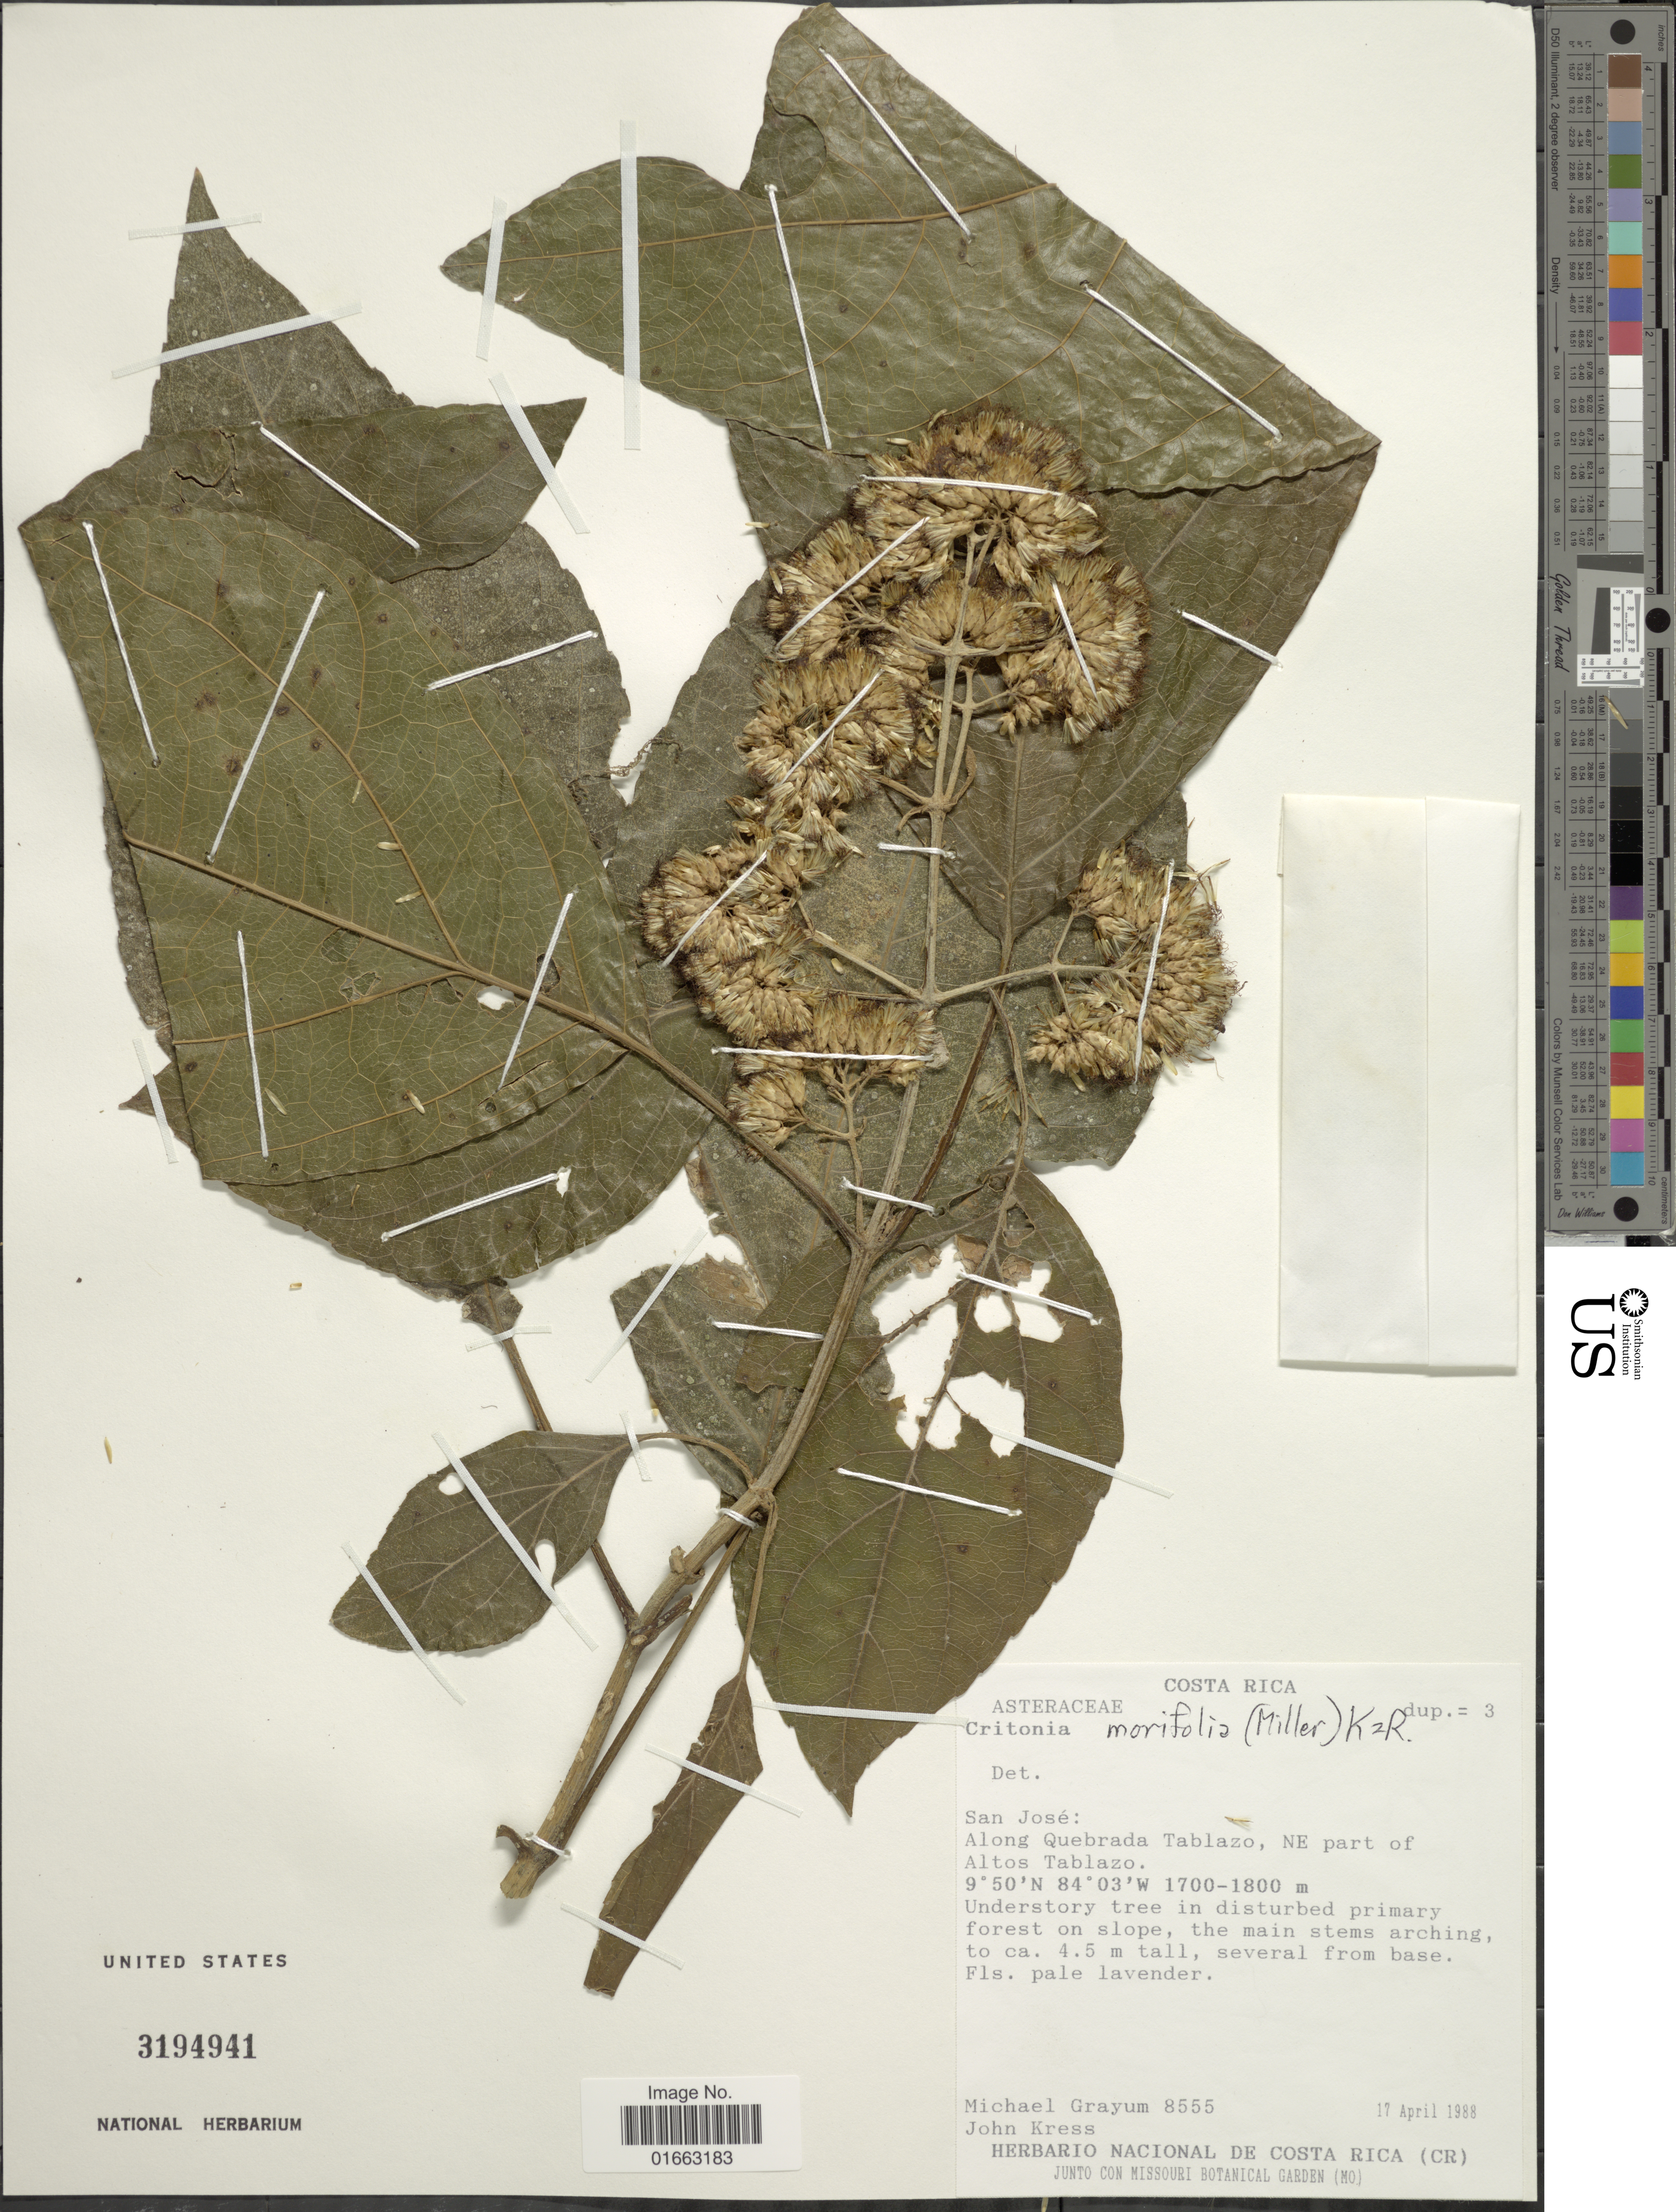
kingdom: Plantae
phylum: Tracheophyta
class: Magnoliopsida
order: Asterales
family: Asteraceae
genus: Critonia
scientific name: Critonia morifolia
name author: (Mill.) R.M. King & H. Rob.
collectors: M. H. Grayum & W. J. Kress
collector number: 8555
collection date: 1988-04-17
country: Costa Rica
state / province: San José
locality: Along Quebrada Tablazo, NE part of Altos Tablazo, understory tree in disturbed primary forest on slope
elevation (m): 1700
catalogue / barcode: US 3194941